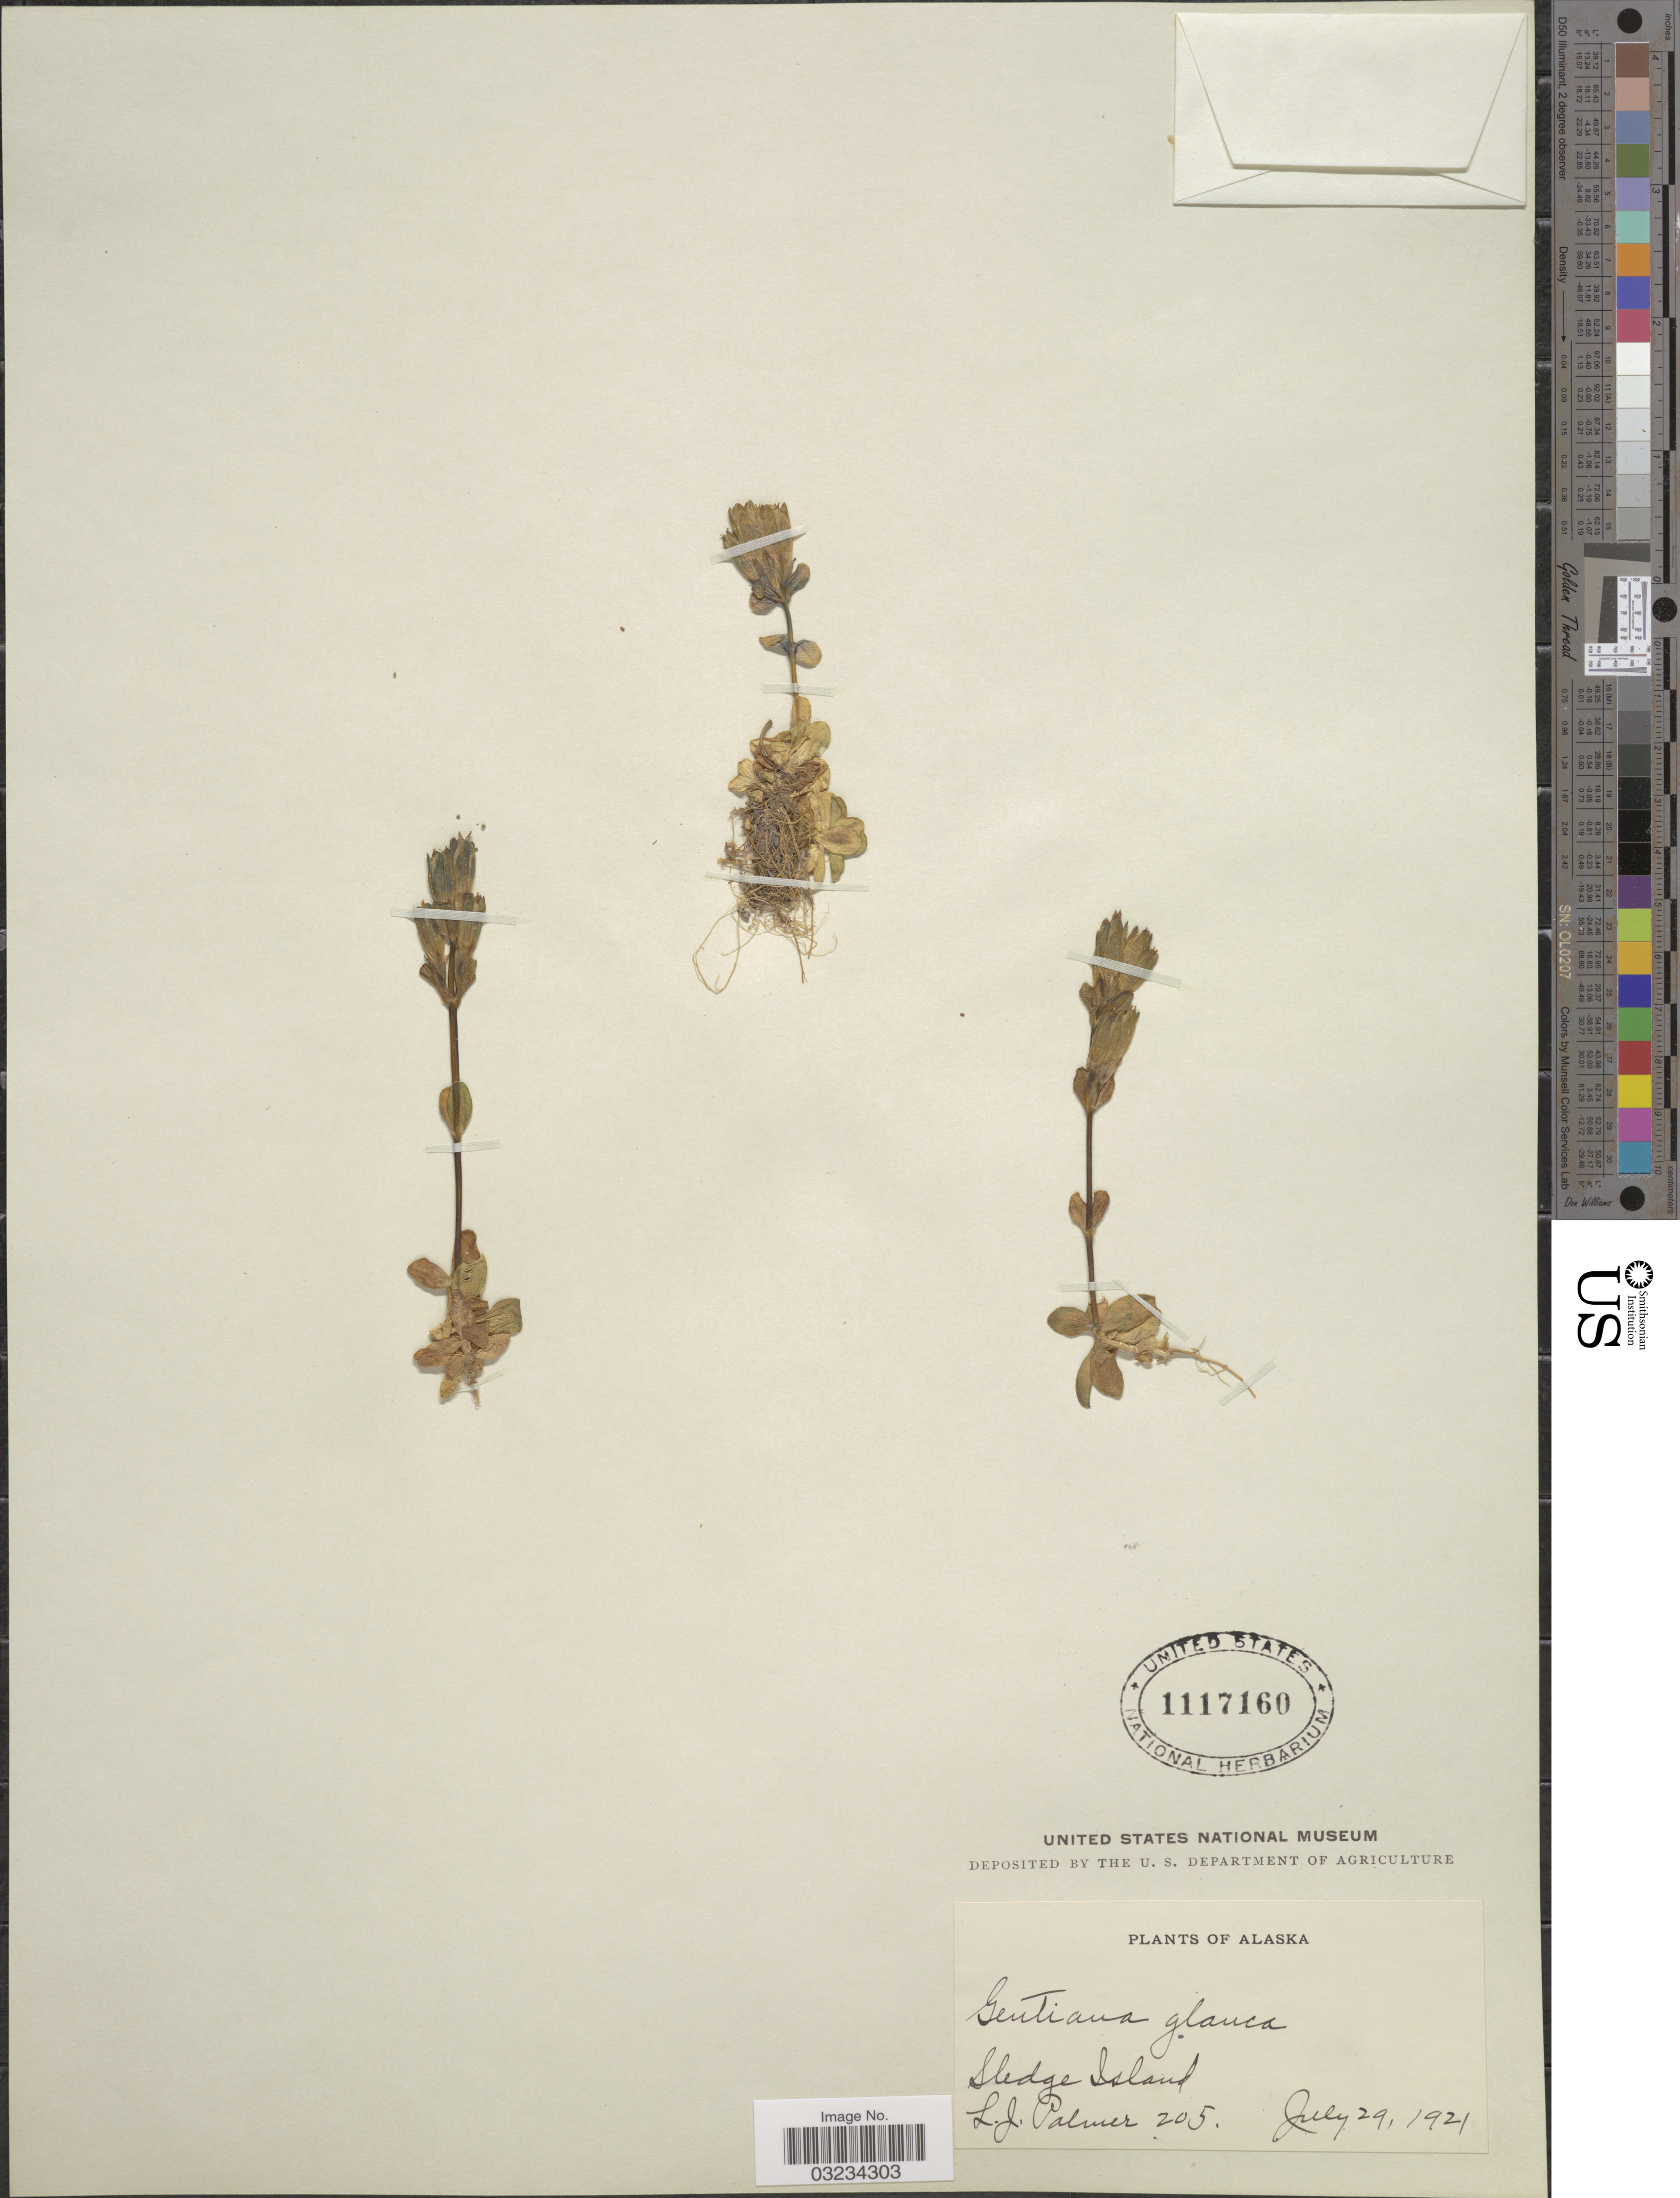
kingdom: Plantae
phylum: Tracheophyta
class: Magnoliopsida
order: Gentianales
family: Gentianaceae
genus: Gentiana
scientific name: Gentiana glauca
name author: Pall.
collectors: L. J. Palmer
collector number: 205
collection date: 1921-07-29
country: United States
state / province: Alaska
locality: Sledge Island.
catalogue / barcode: US 1117160